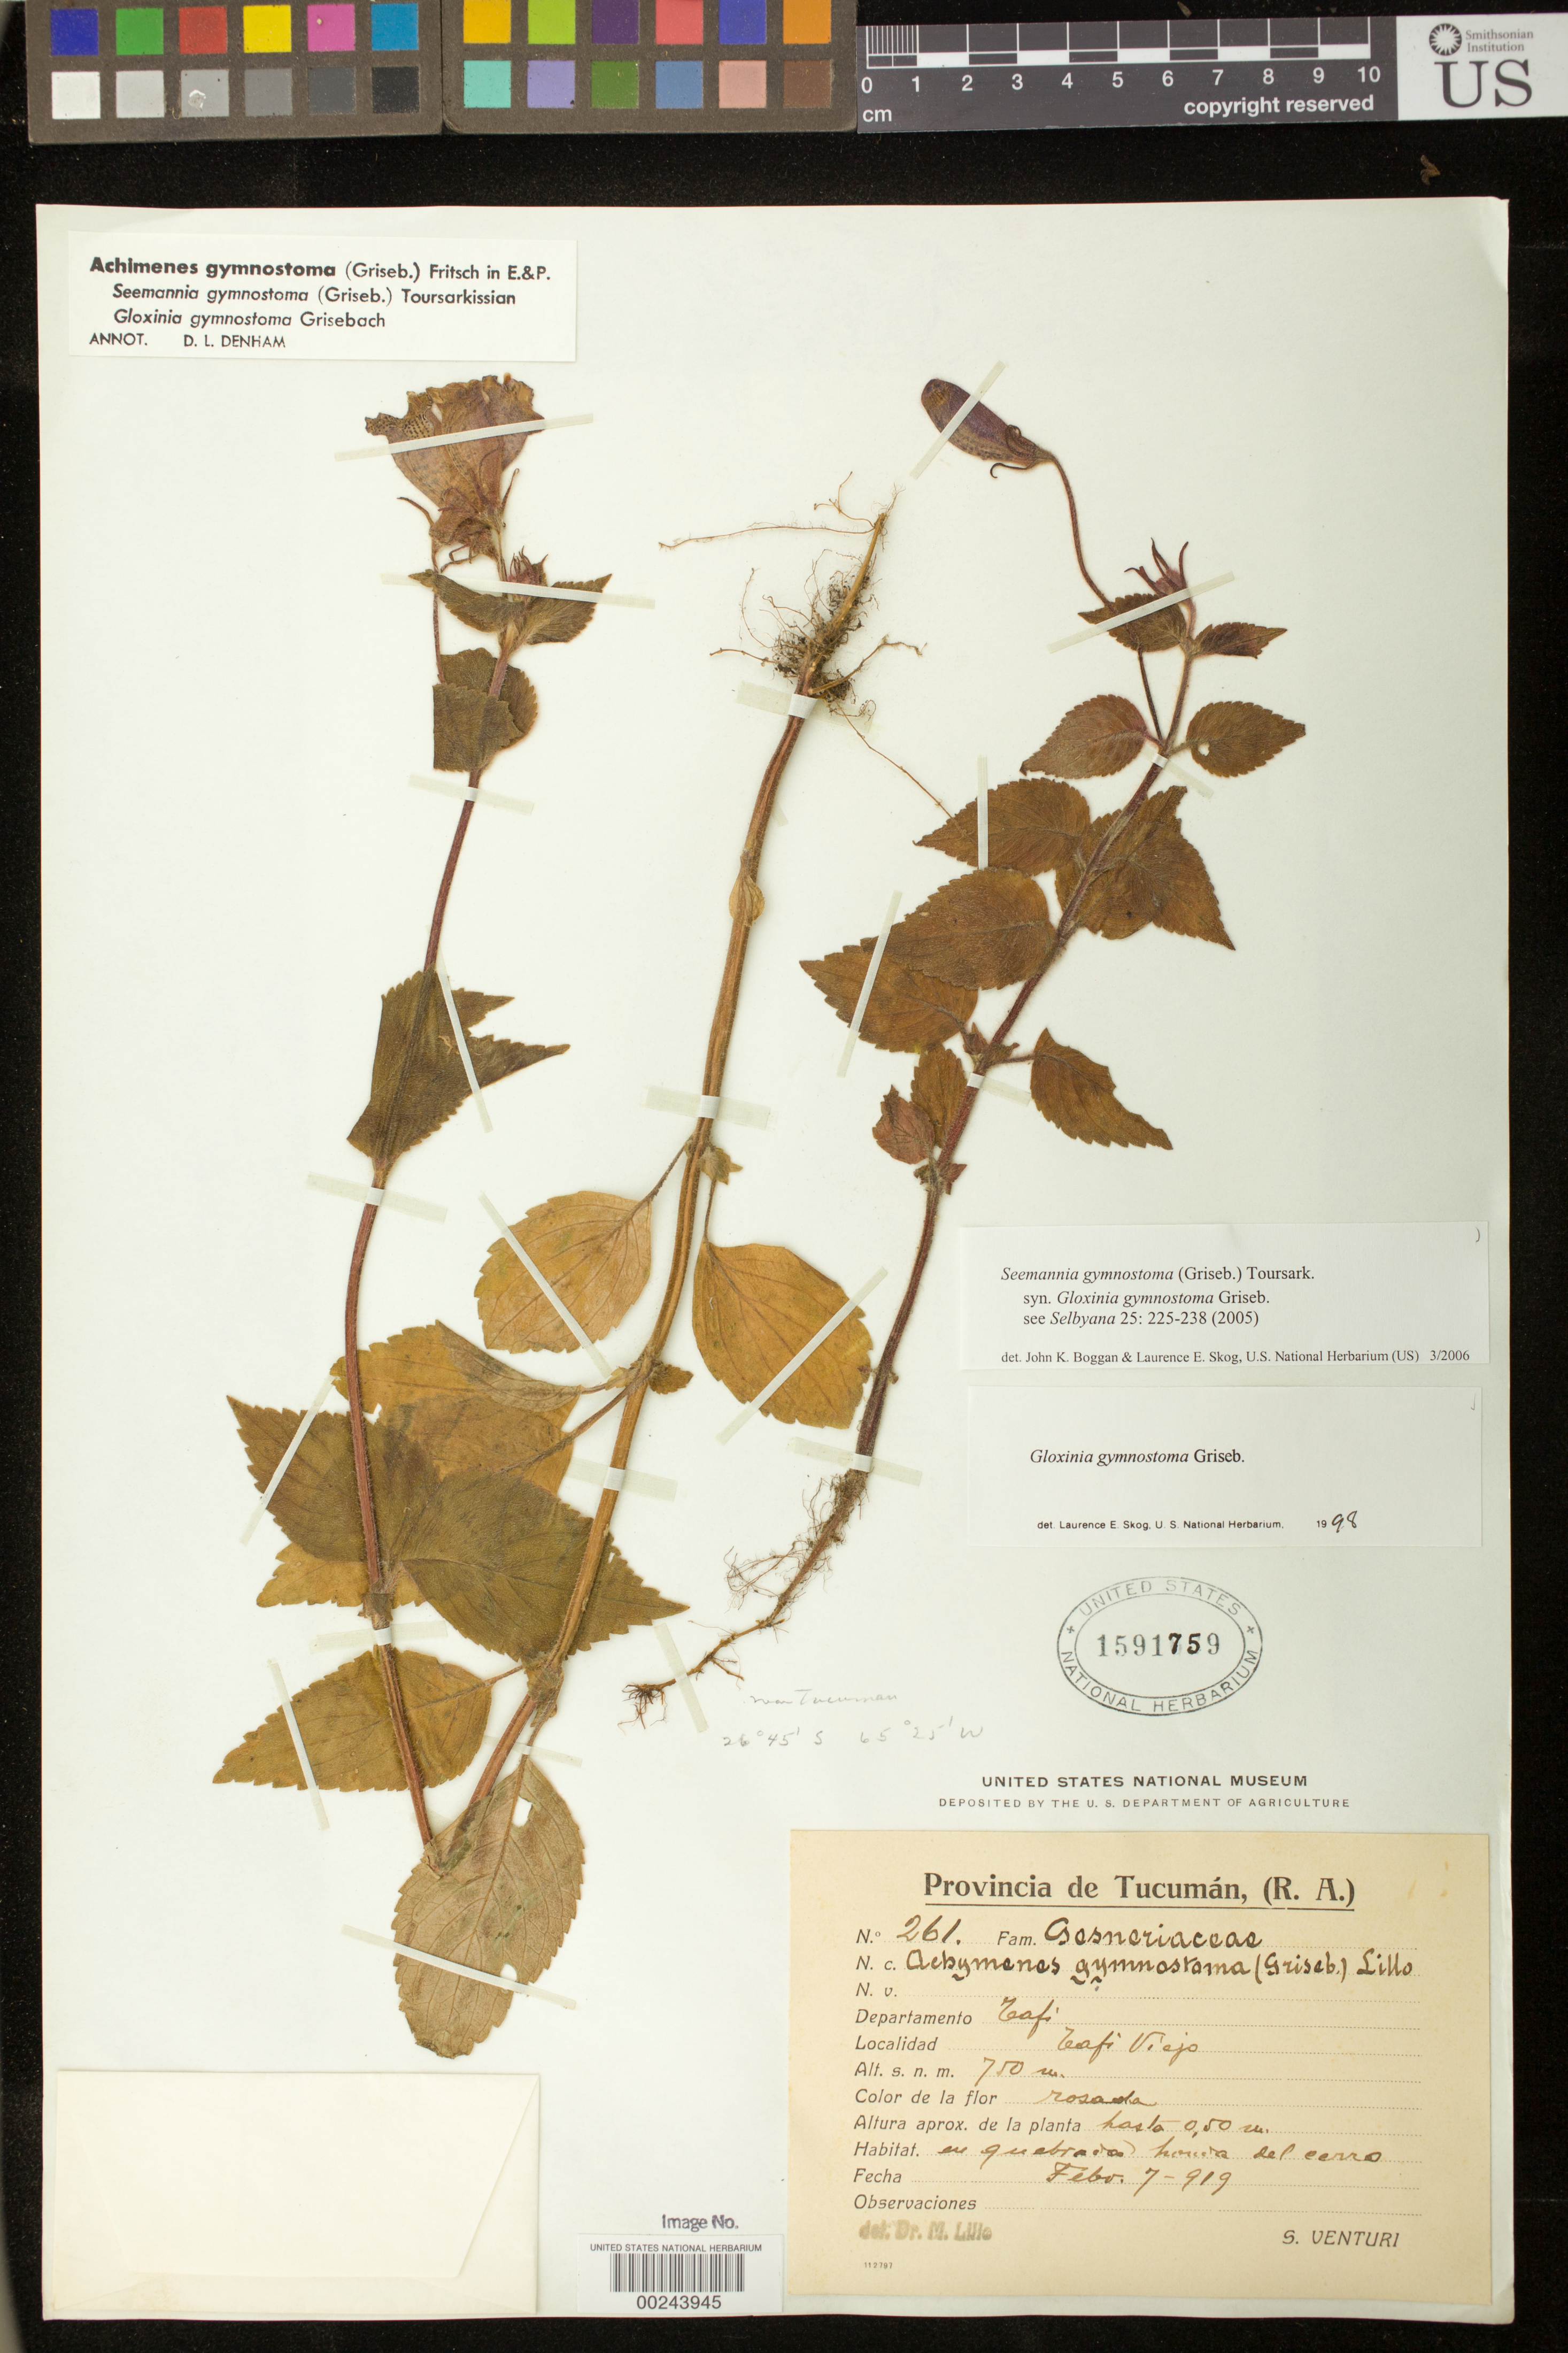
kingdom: Plantae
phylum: Tracheophyta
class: Magnoliopsida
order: Lamiales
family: Gesneriaceae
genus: Seemannia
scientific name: Seemannia gymnostoma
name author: (Griseb.) Toursark.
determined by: Boggan, J. K.; Skog, L. E.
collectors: S. Venturi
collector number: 261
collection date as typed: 07 Feb 1919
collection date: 1919-02-07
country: Argentina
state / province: Tucumán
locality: Dept. Tafi, Tafi Viejo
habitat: En quebrada hacia del cerro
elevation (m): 750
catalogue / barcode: US 1591759